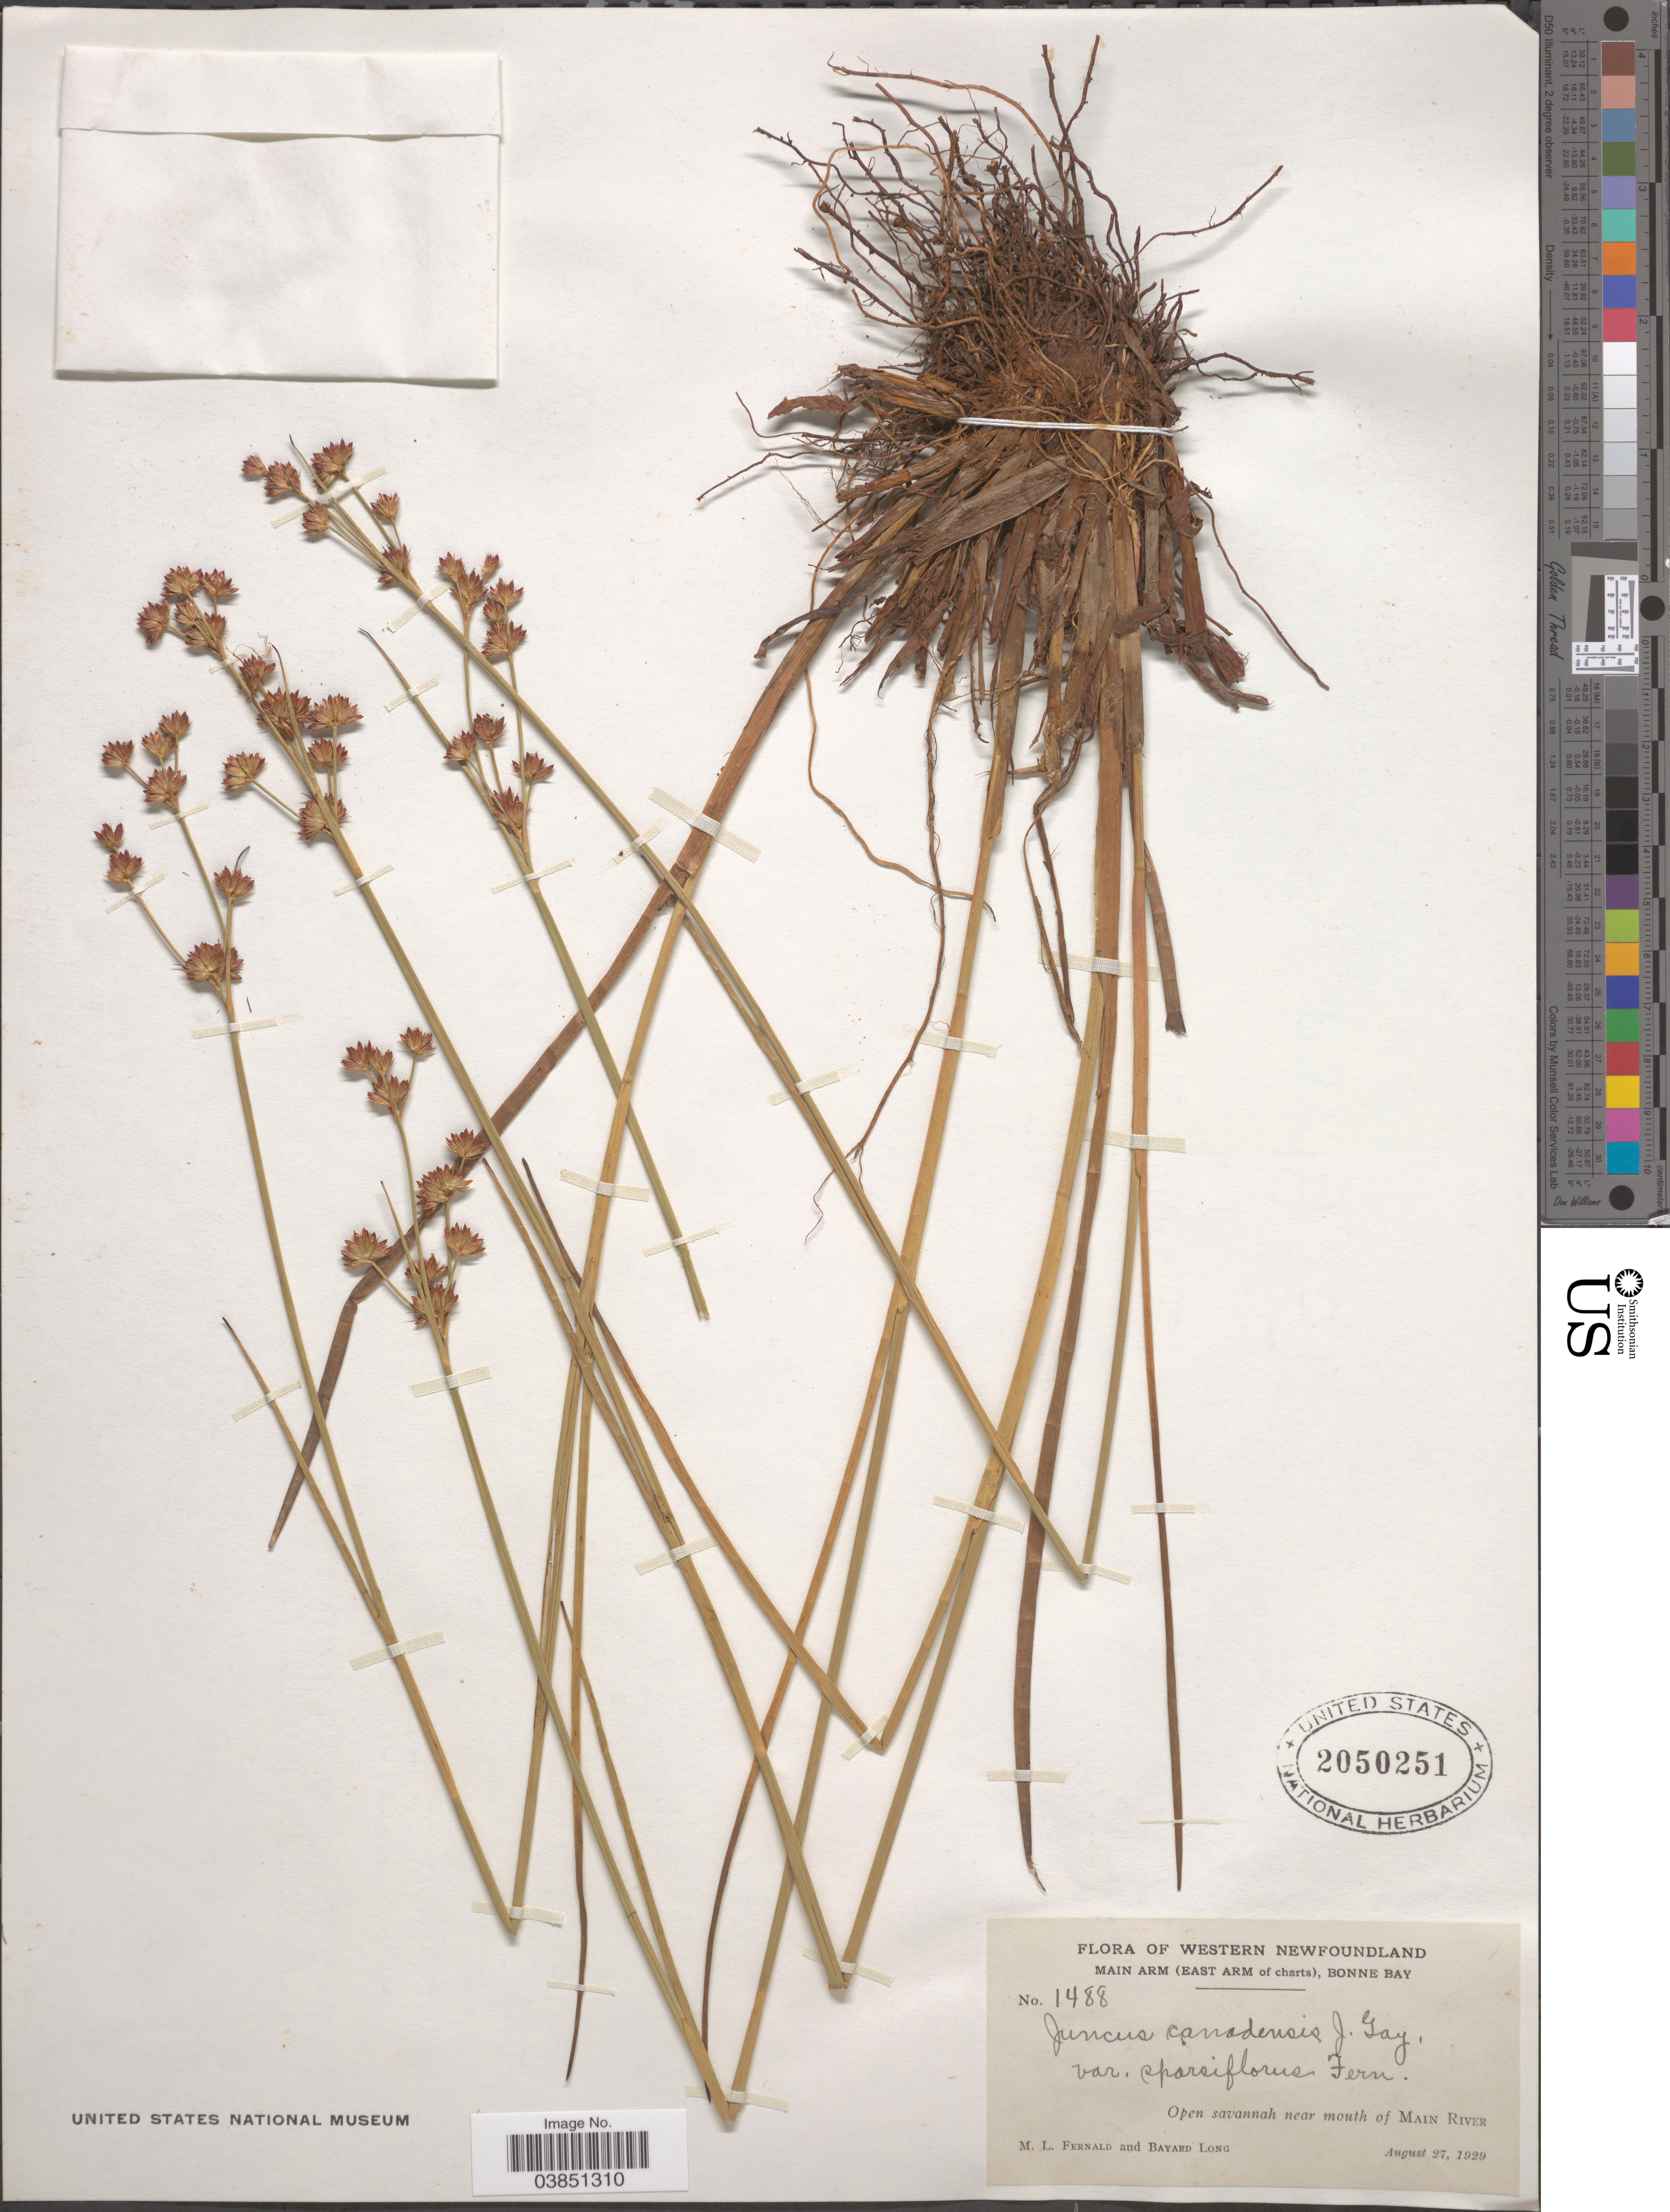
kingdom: Plantae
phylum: Tracheophyta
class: Liliopsida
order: Poales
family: Juncaceae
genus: Juncus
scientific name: Juncus canadensis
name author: J. Gay ex Laharpe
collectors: M. L. Fernald & B. Long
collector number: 1488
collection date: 1929-08-27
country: Canada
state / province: Newfoundland and Labrador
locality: Western Newfoundland. Main Arm (East Arm and charts), Bonne Bay. Open savannah near mouth of Main River.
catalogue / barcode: US 2050251